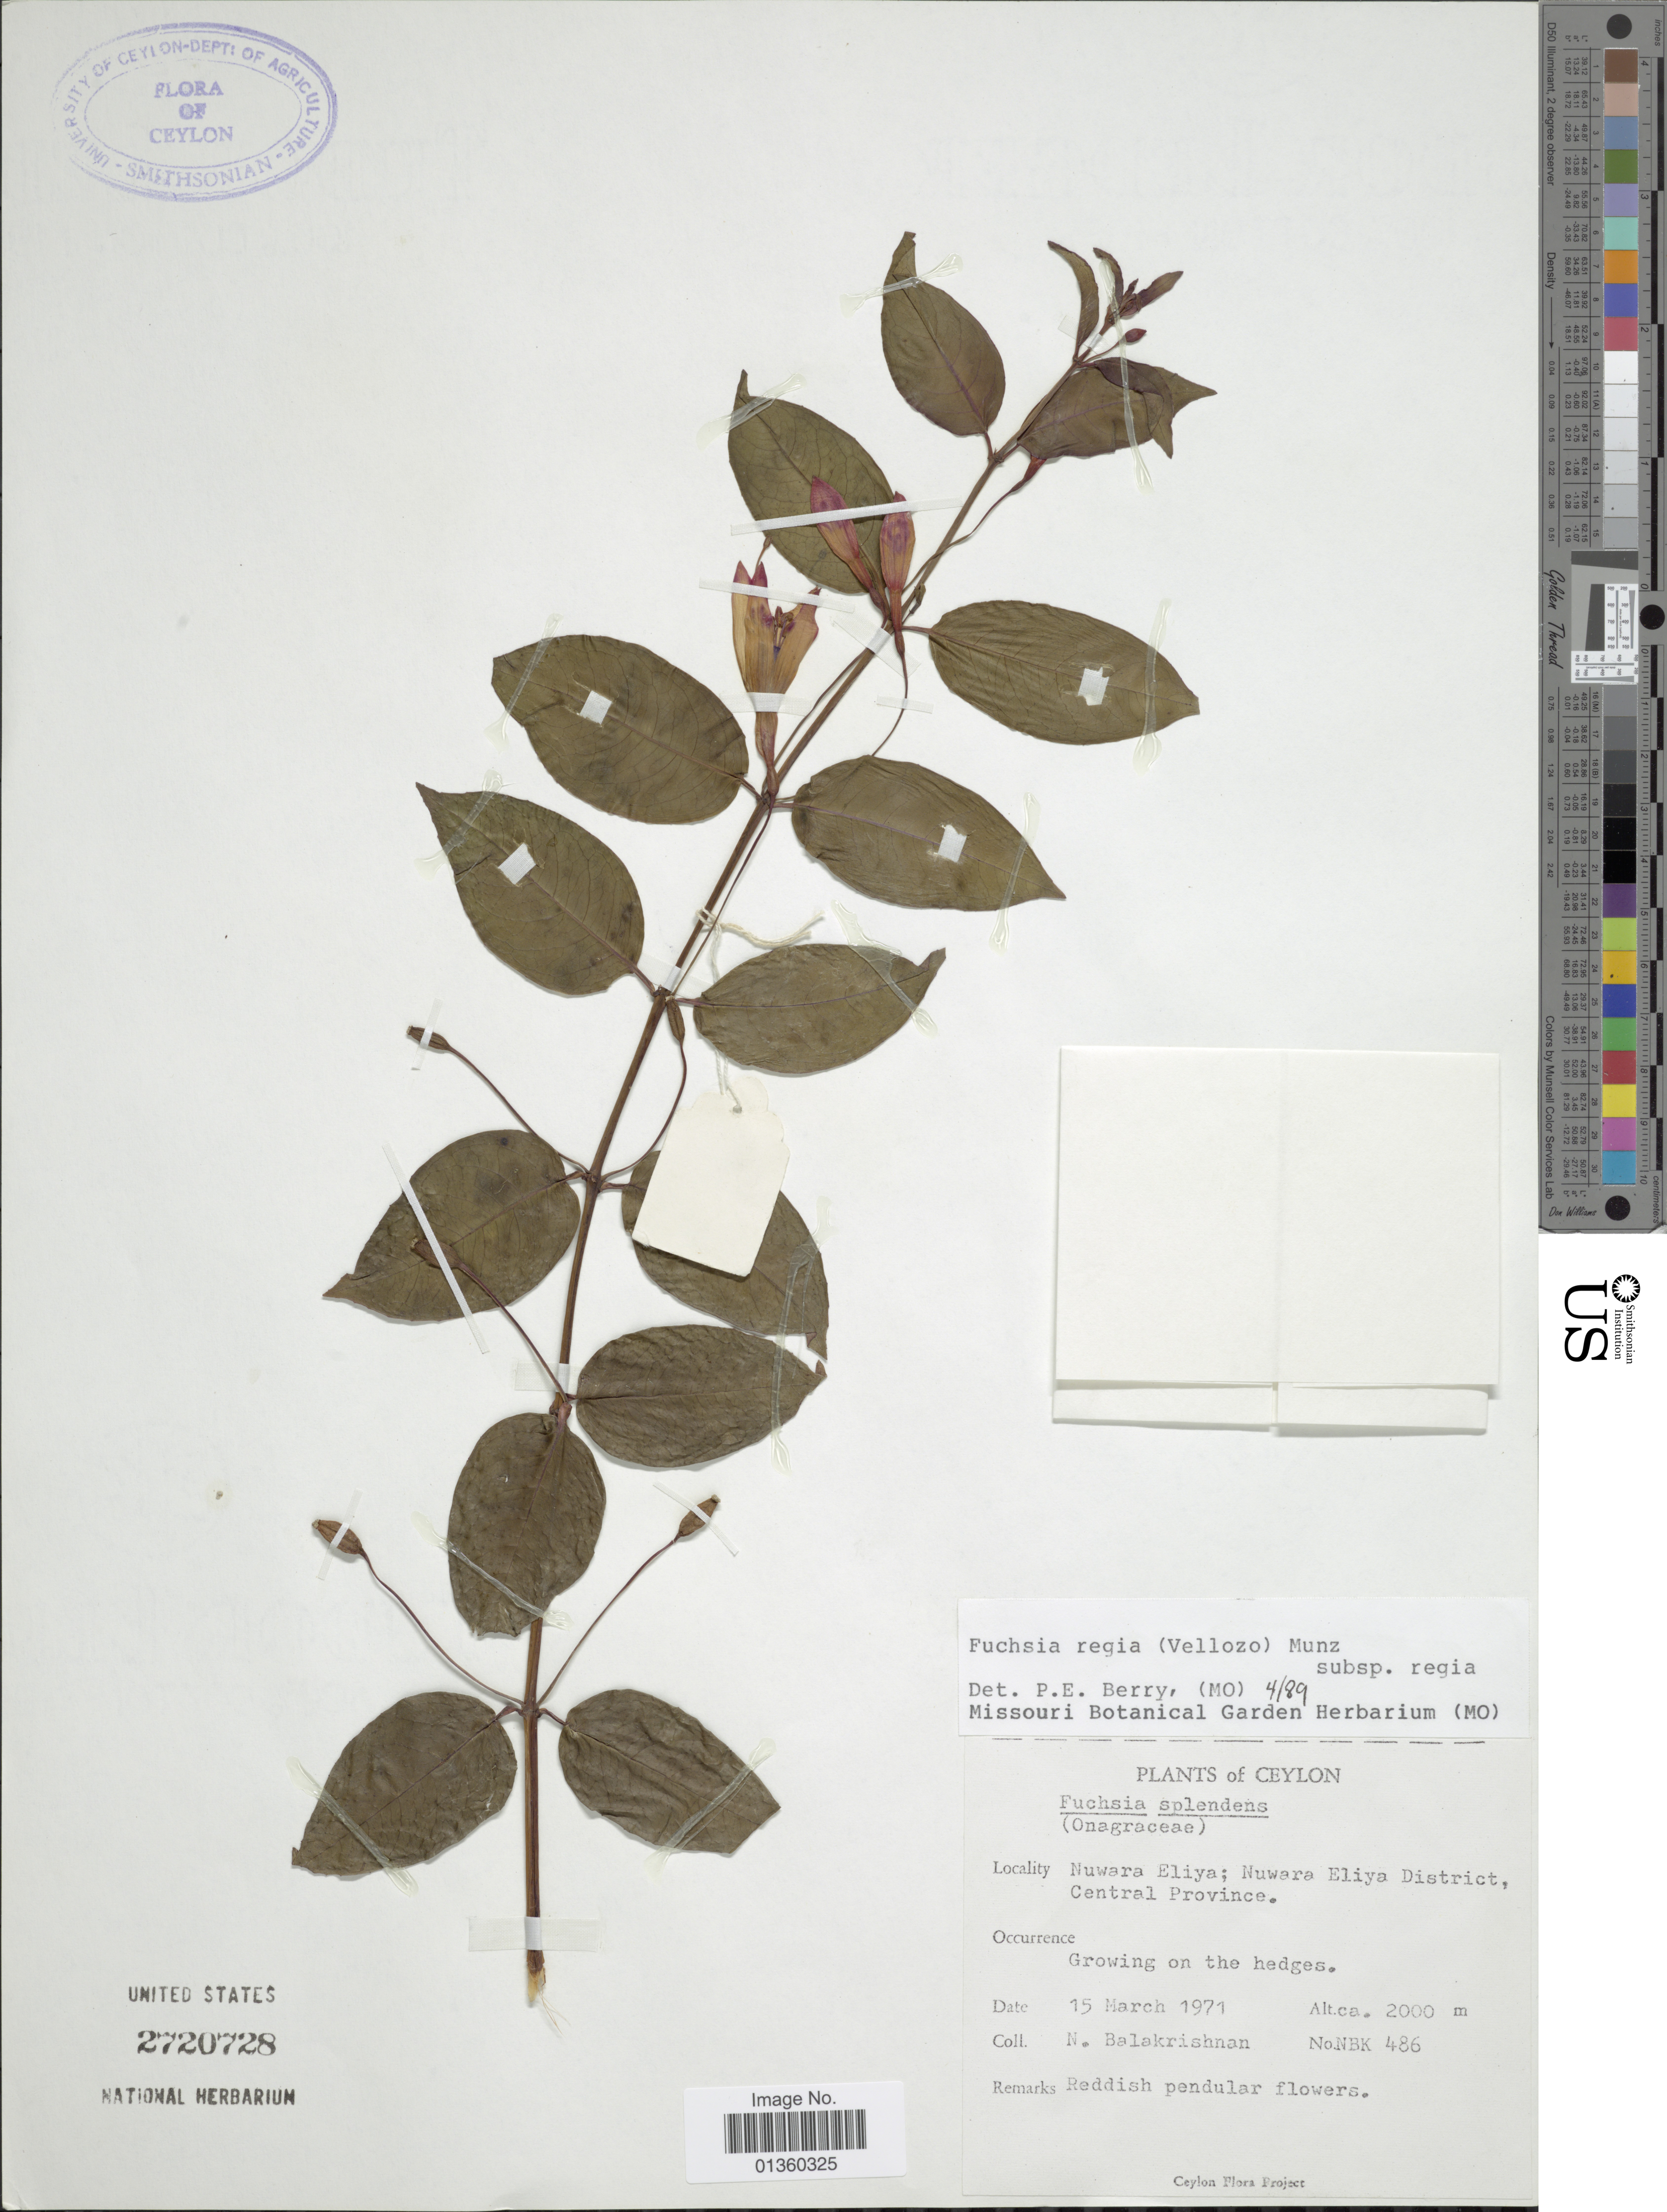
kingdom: Plantae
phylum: Tracheophyta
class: Magnoliopsida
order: Myrtales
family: Onagraceae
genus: Fuchsia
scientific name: Fuchsia regia subsp. regia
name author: (Vell.) Munz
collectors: N. Balakrishnan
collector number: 486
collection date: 1971-03-15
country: Sri Lanka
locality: Ceylon. Nuwara Eliya; Nuwara Eliya District, Central Province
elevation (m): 2000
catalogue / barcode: US 2720728